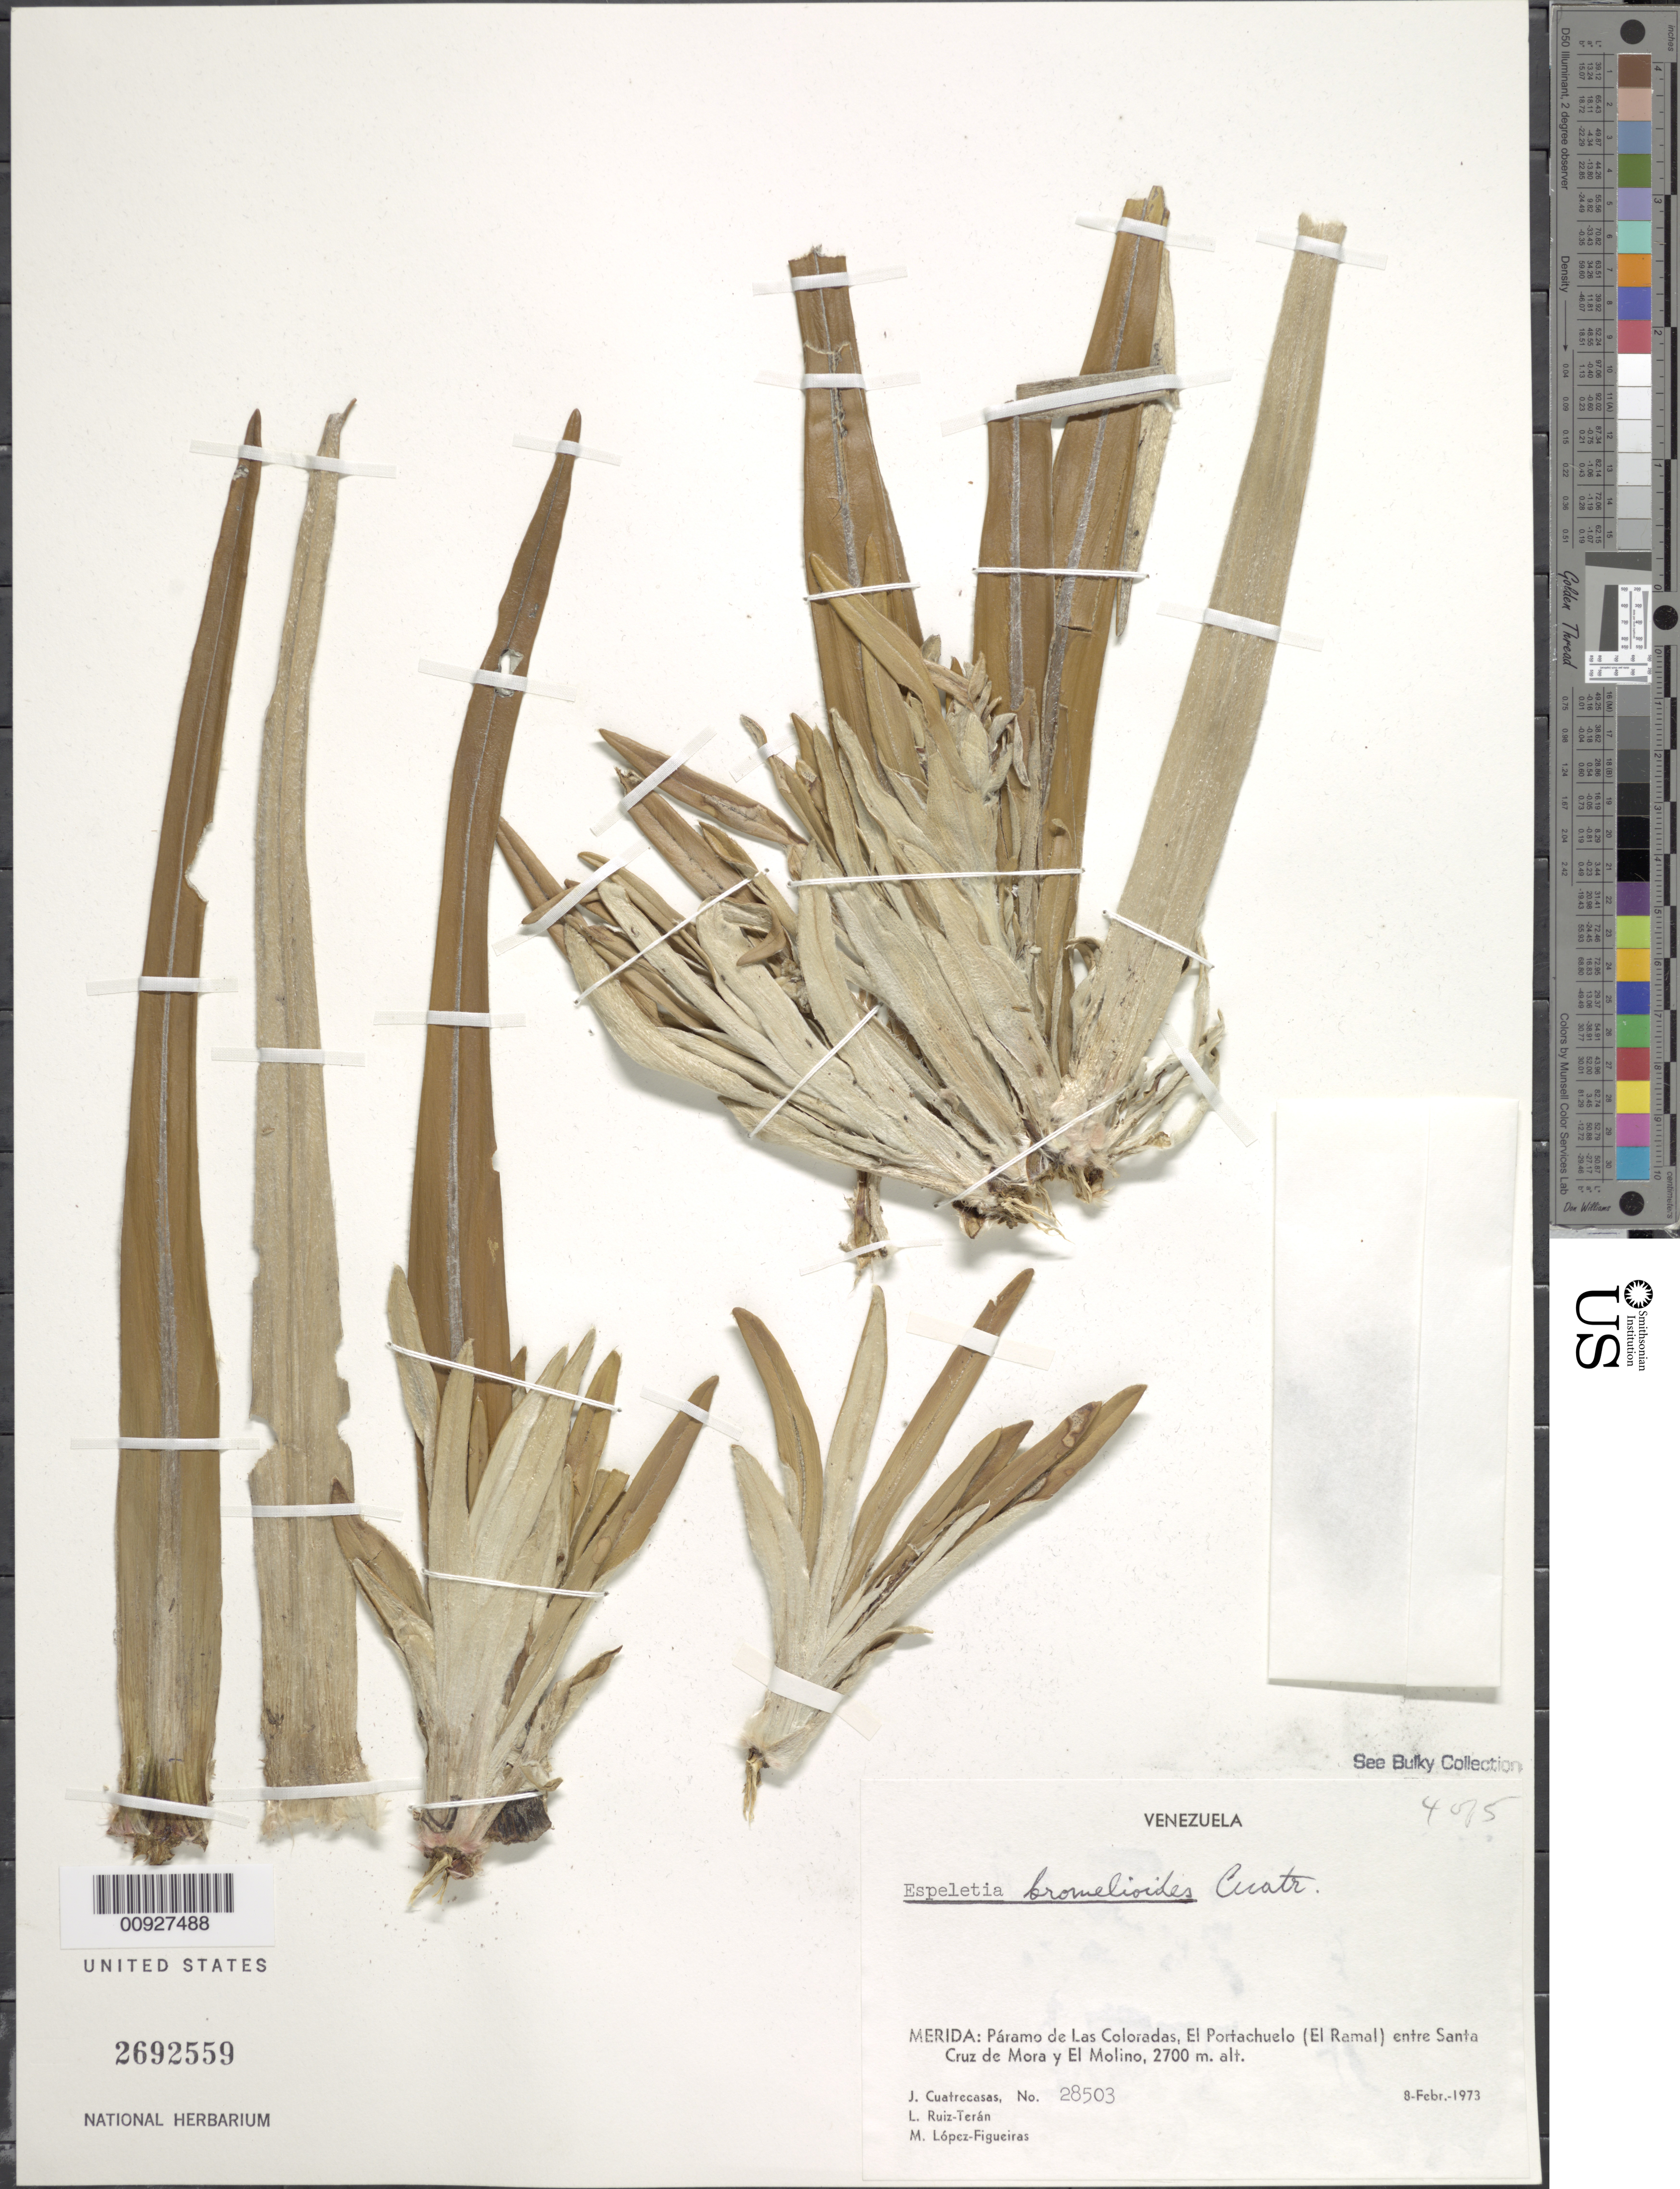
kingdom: Plantae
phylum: Tracheophyta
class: Magnoliopsida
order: Asterales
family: Asteraceae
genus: Ruilopezia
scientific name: Ruilopezia bromelioides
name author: (Cuatrec.) Cuatrec.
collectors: J. Cuatrecasas, L. E. Ruíz-Terán & M. López Figueiras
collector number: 28503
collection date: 1973-02-08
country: Venezuela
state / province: Mérida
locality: Páramo de Las Coloradas. Páramo de Las Coloradas, El Portachuelo (El Ramal) entre Santa Cruz de Mora y El Molino.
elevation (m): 2700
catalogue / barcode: US 2692559